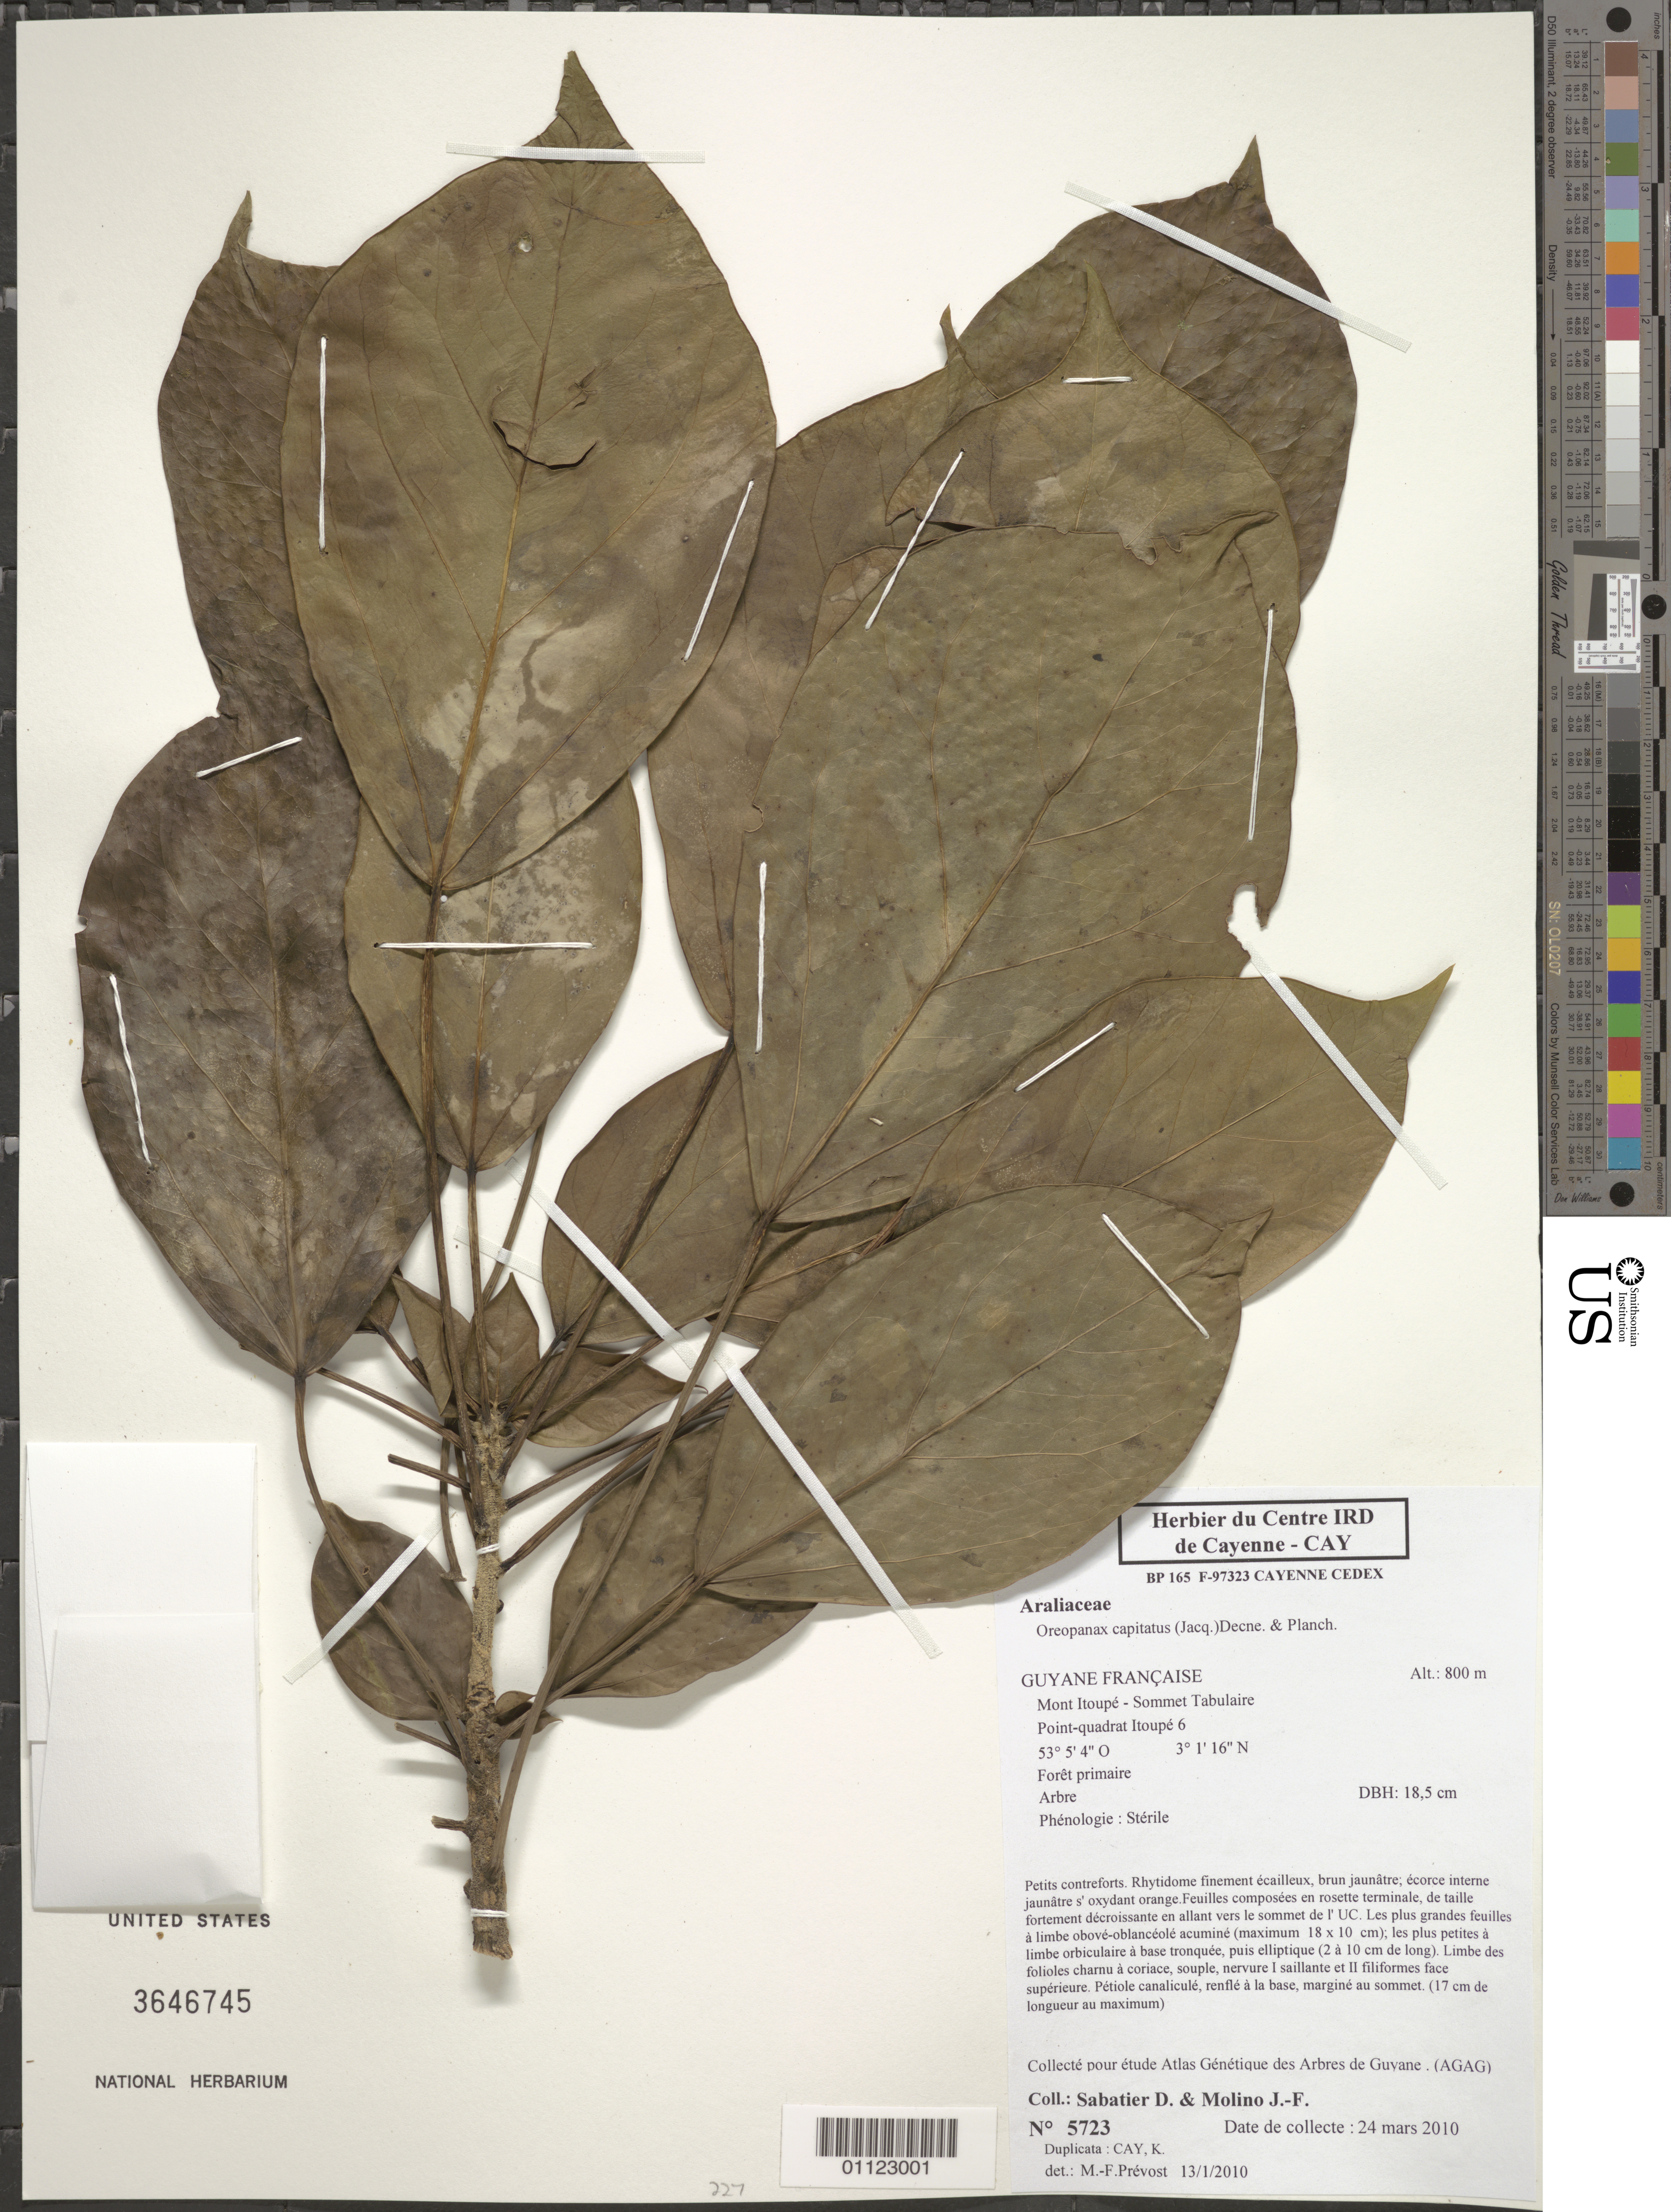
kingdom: Plantae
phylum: Tracheophyta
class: Magnoliopsida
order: Apiales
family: Araliaceae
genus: Oreopanax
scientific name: Oreopanax capitatus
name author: (Jacq.) Decne. & Planch.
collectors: D. Sabatier & J. Molino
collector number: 5723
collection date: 2010-03-24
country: French Guiana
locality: Guyane Française. Mont Itoupé - Sommet Tabulaire. Point-quadrat Itoupé 6.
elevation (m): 80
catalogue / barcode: US 3646745